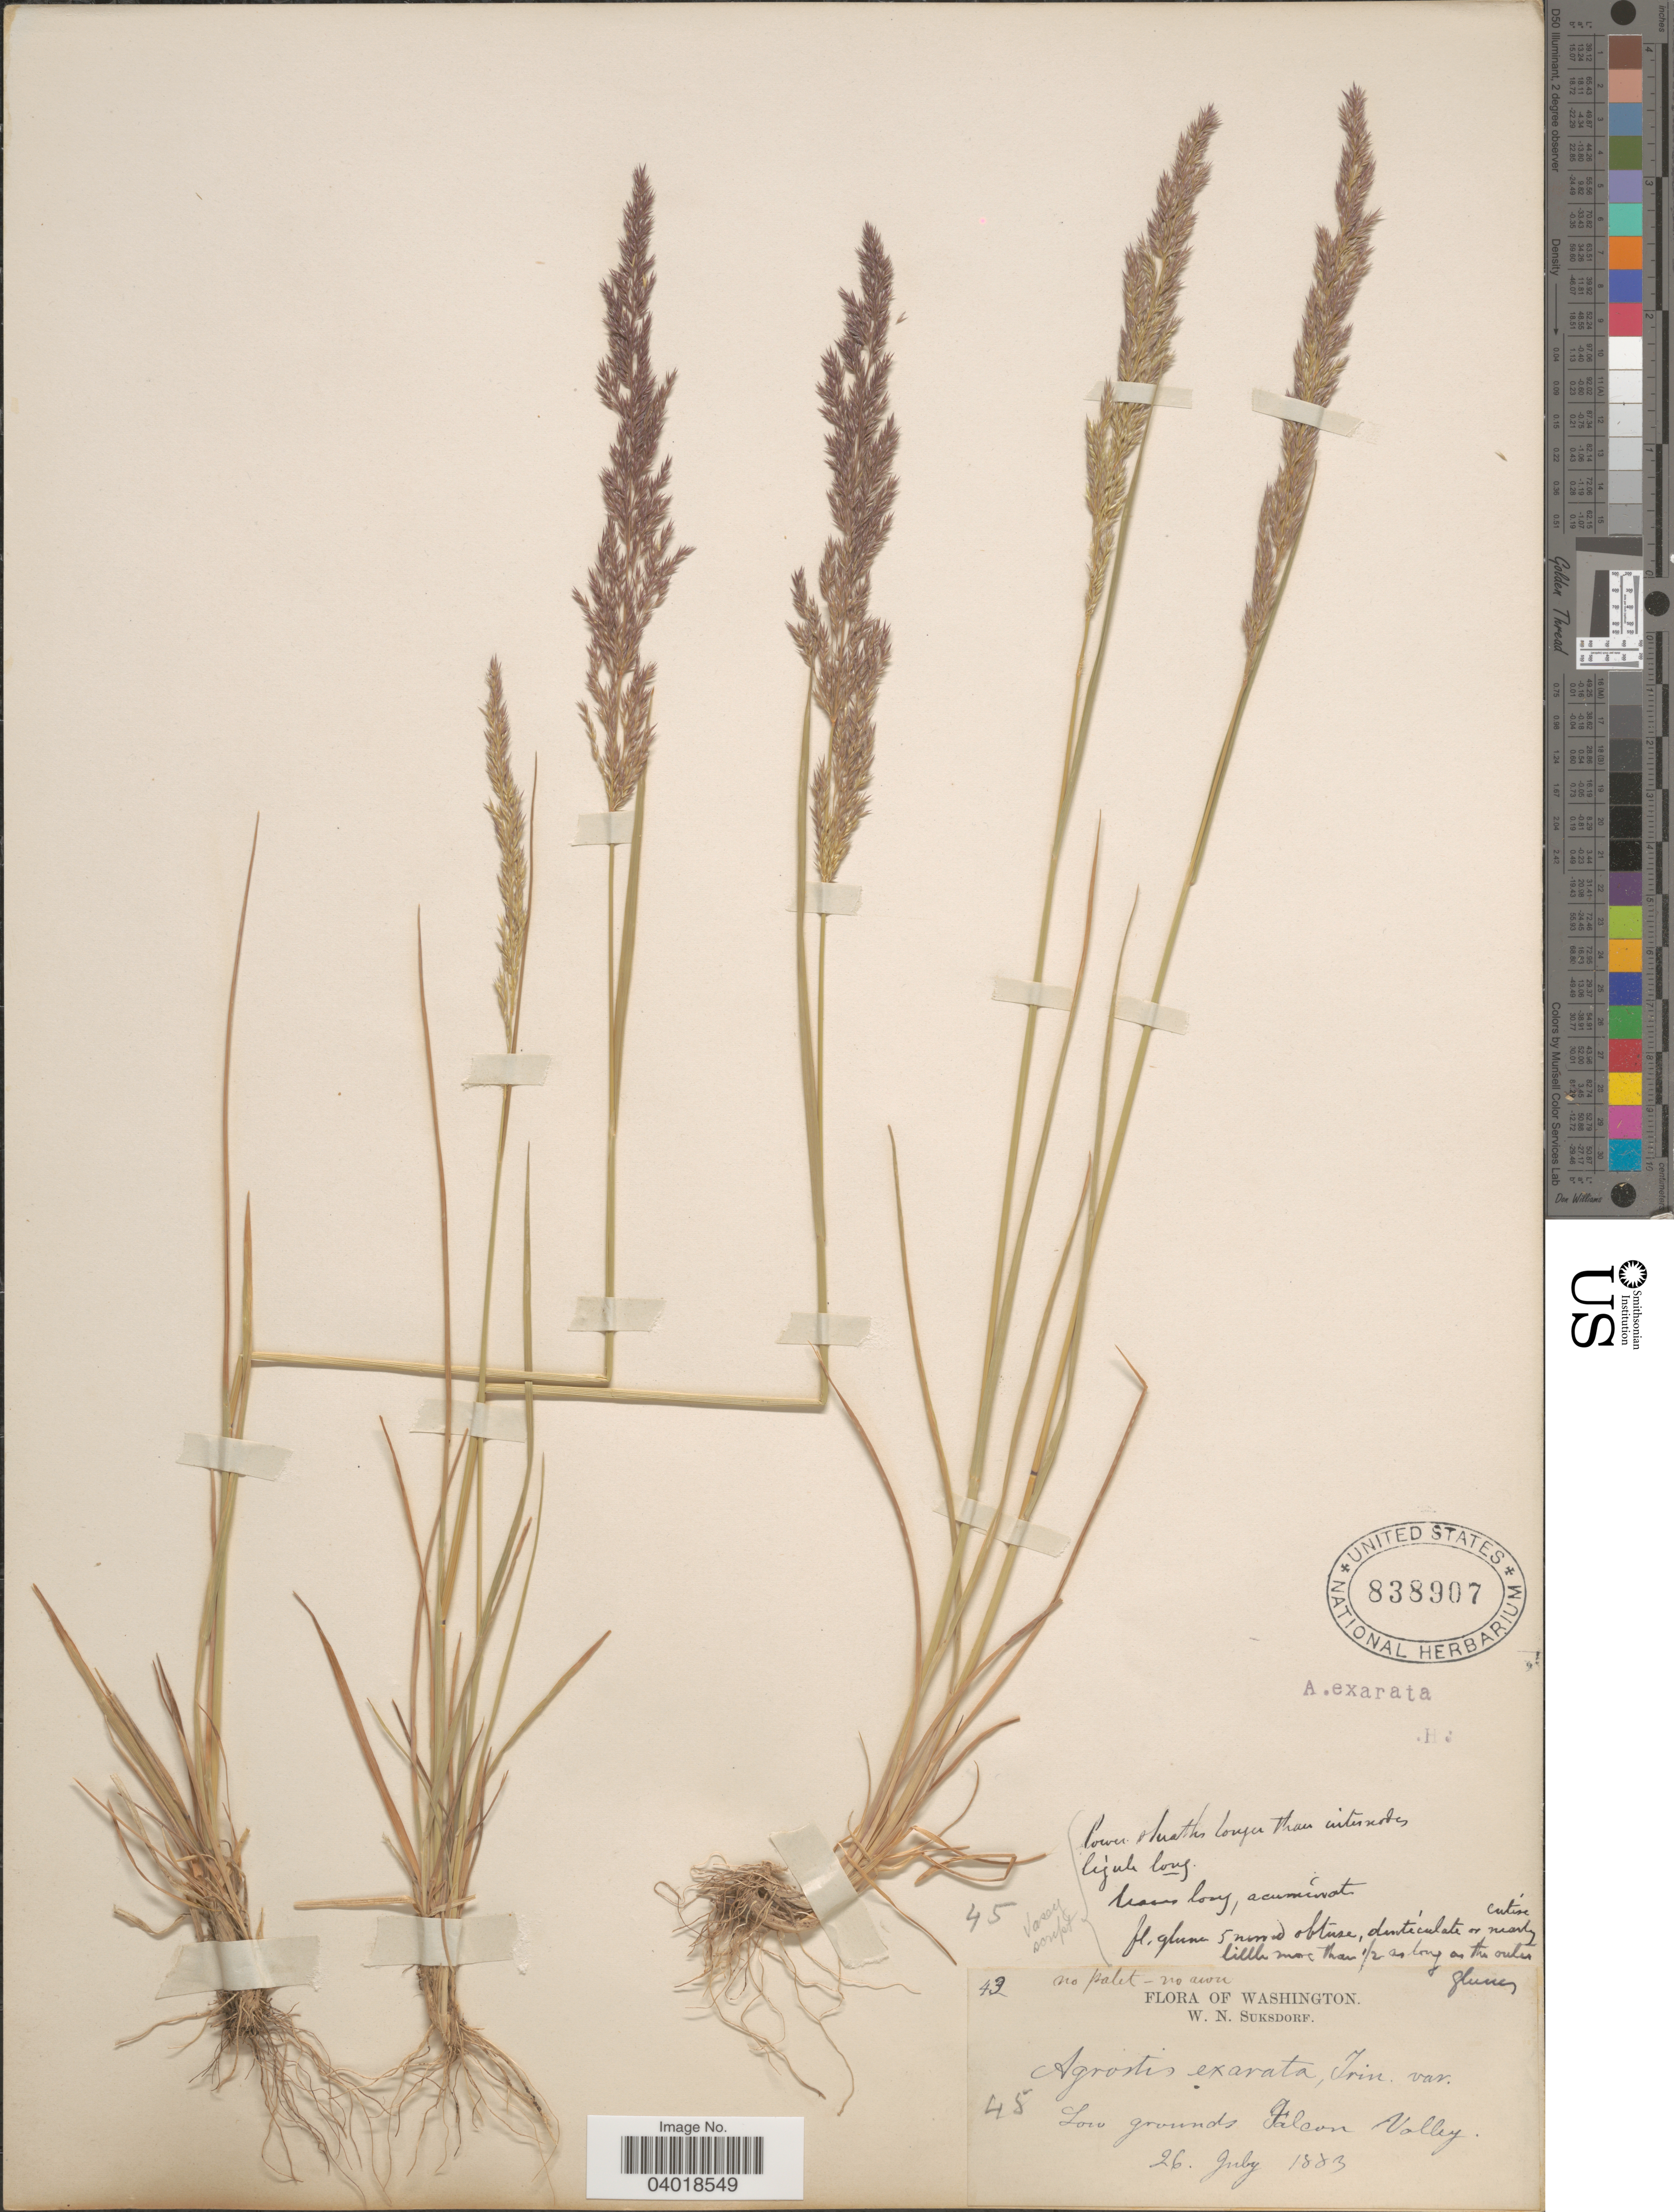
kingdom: Plantae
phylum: Tracheophyta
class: Liliopsida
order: Poales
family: Poaceae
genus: Agrostis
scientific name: Agrostis exarata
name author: Trin.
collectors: W. N. Suksdorf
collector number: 43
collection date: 1883-07-26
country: United States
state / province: Washington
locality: Falcon Valley.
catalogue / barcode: US 838907